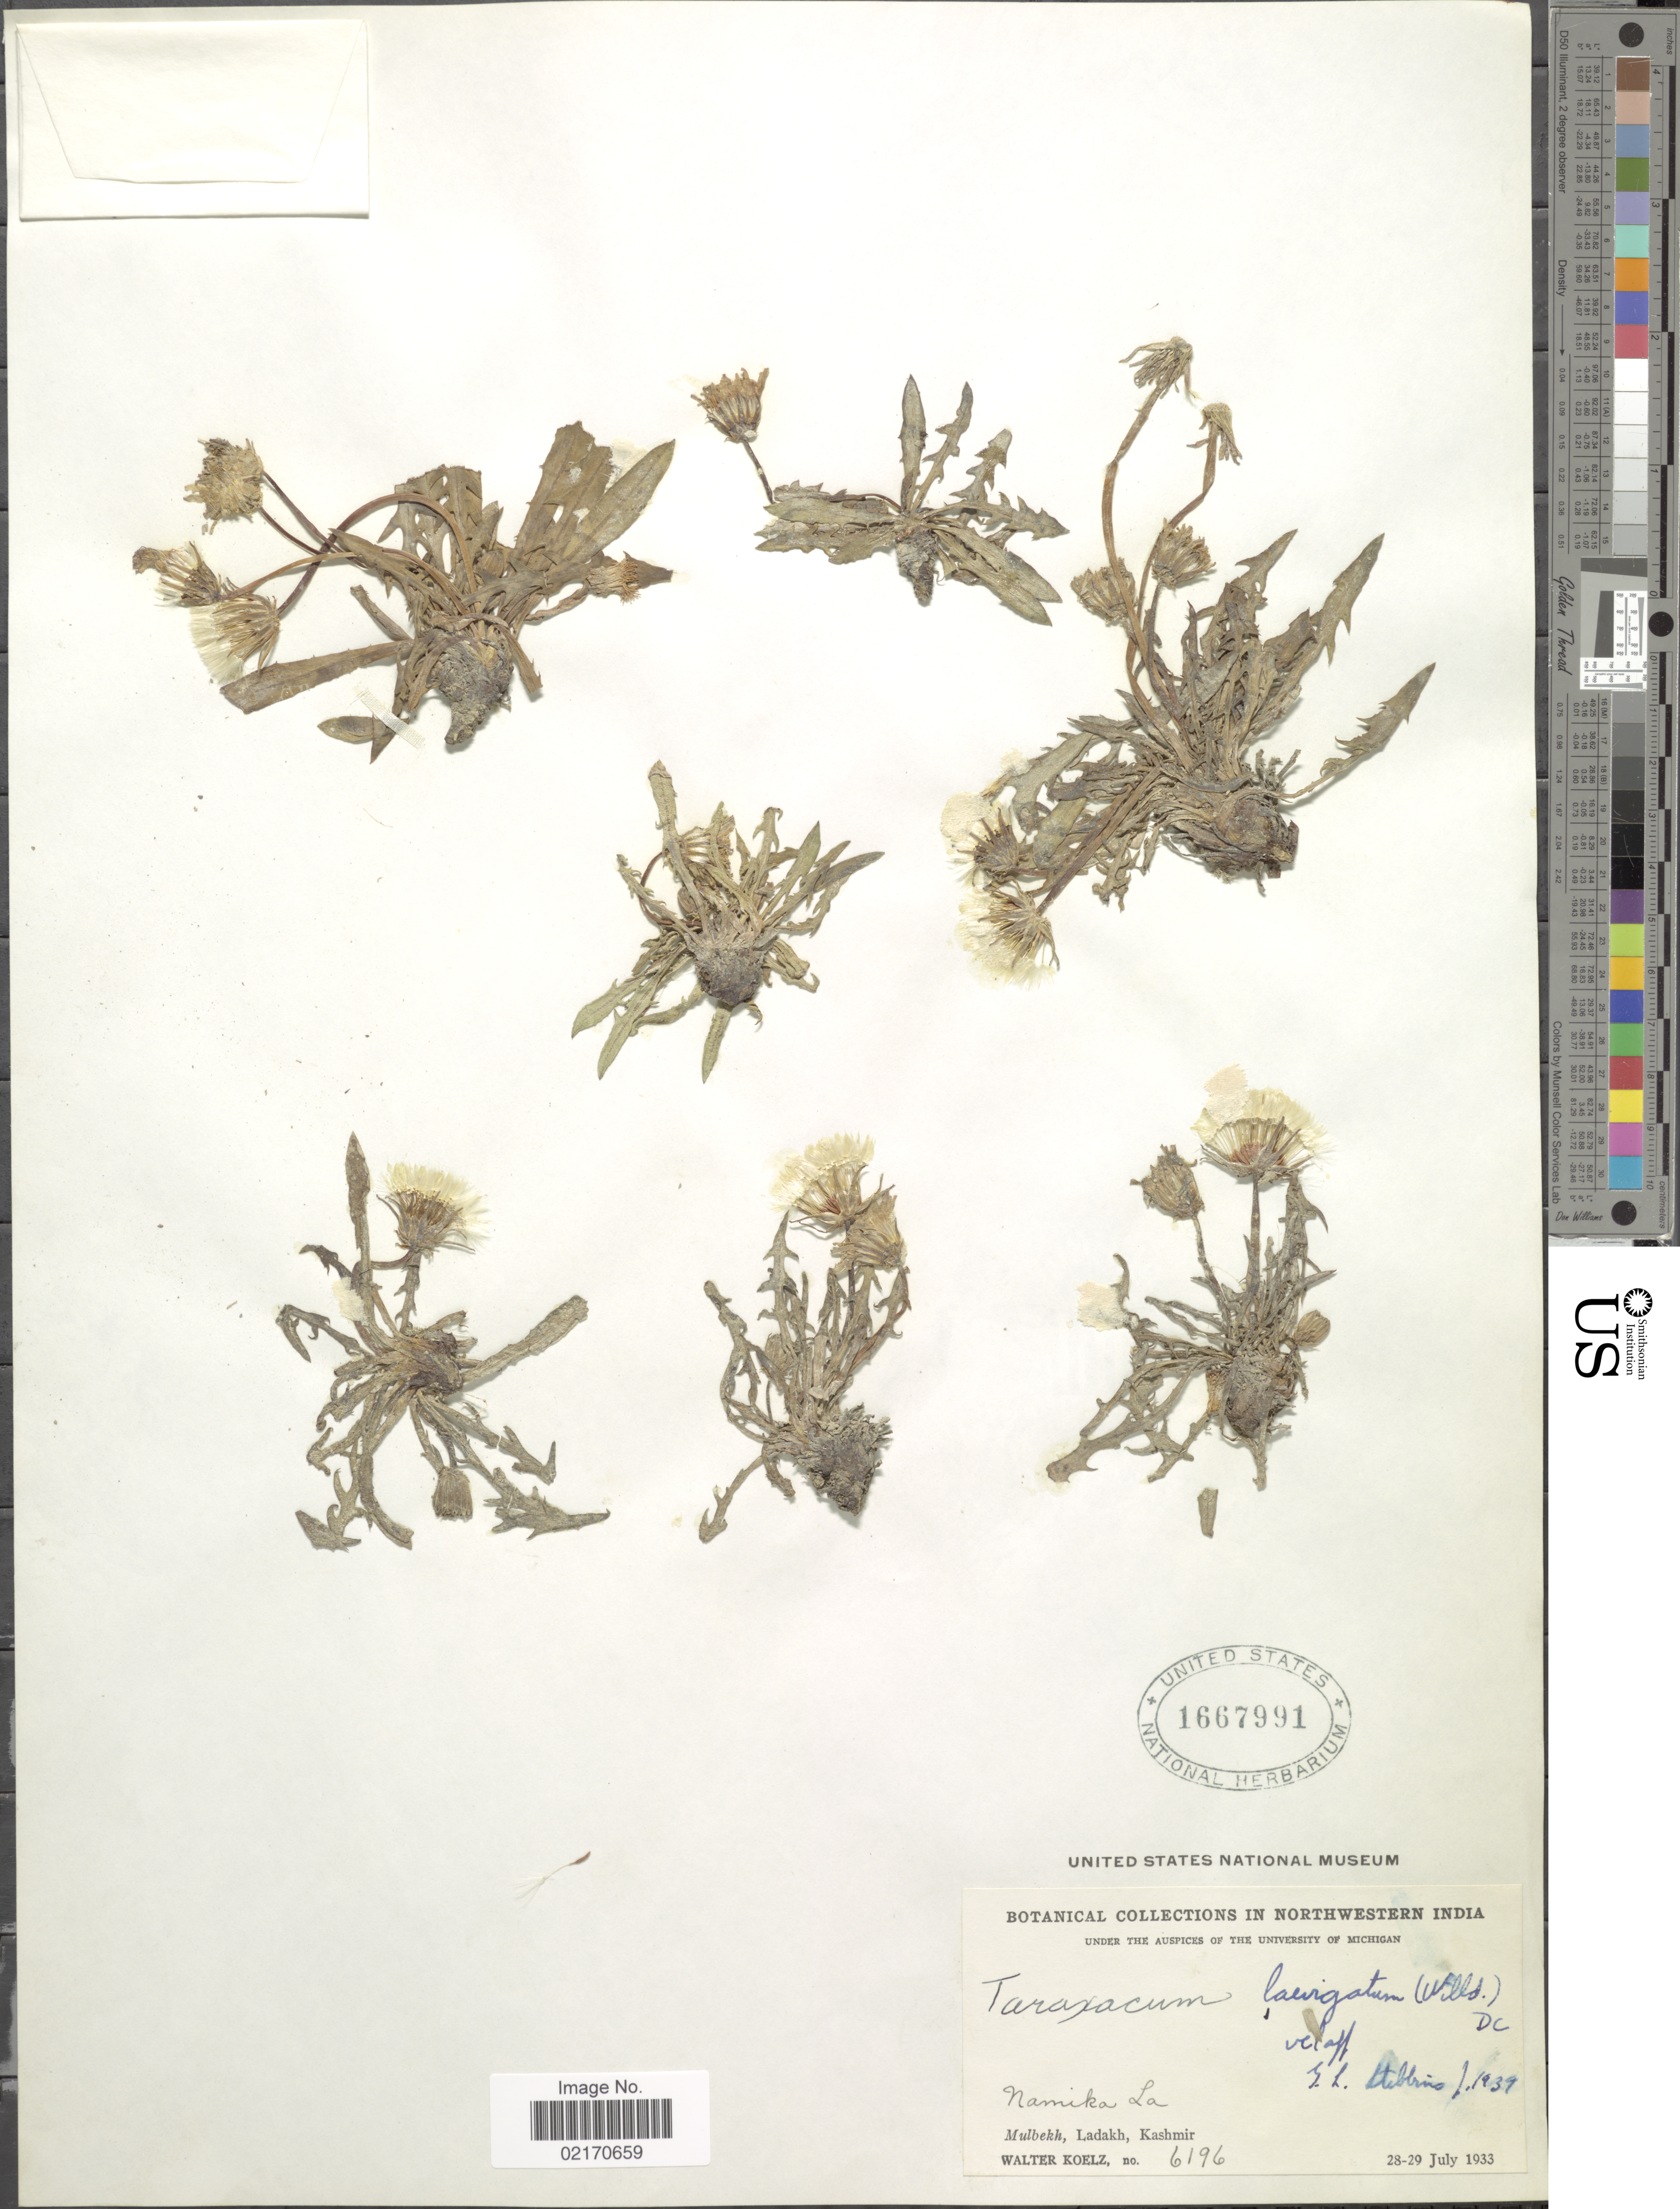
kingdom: Plantae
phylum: Tracheophyta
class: Magnoliopsida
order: Asterales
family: Asteraceae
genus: Taraxacum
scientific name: Taraxacum laevigatum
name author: (Willd.) DC.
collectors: W. N. Koelz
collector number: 6196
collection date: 1933-07-28/1933-07-29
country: India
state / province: Jammu and Kashmir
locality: Northwestern India, Namika La, Mulbekh, Ladakh, Kashmir.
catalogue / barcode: US 1667991